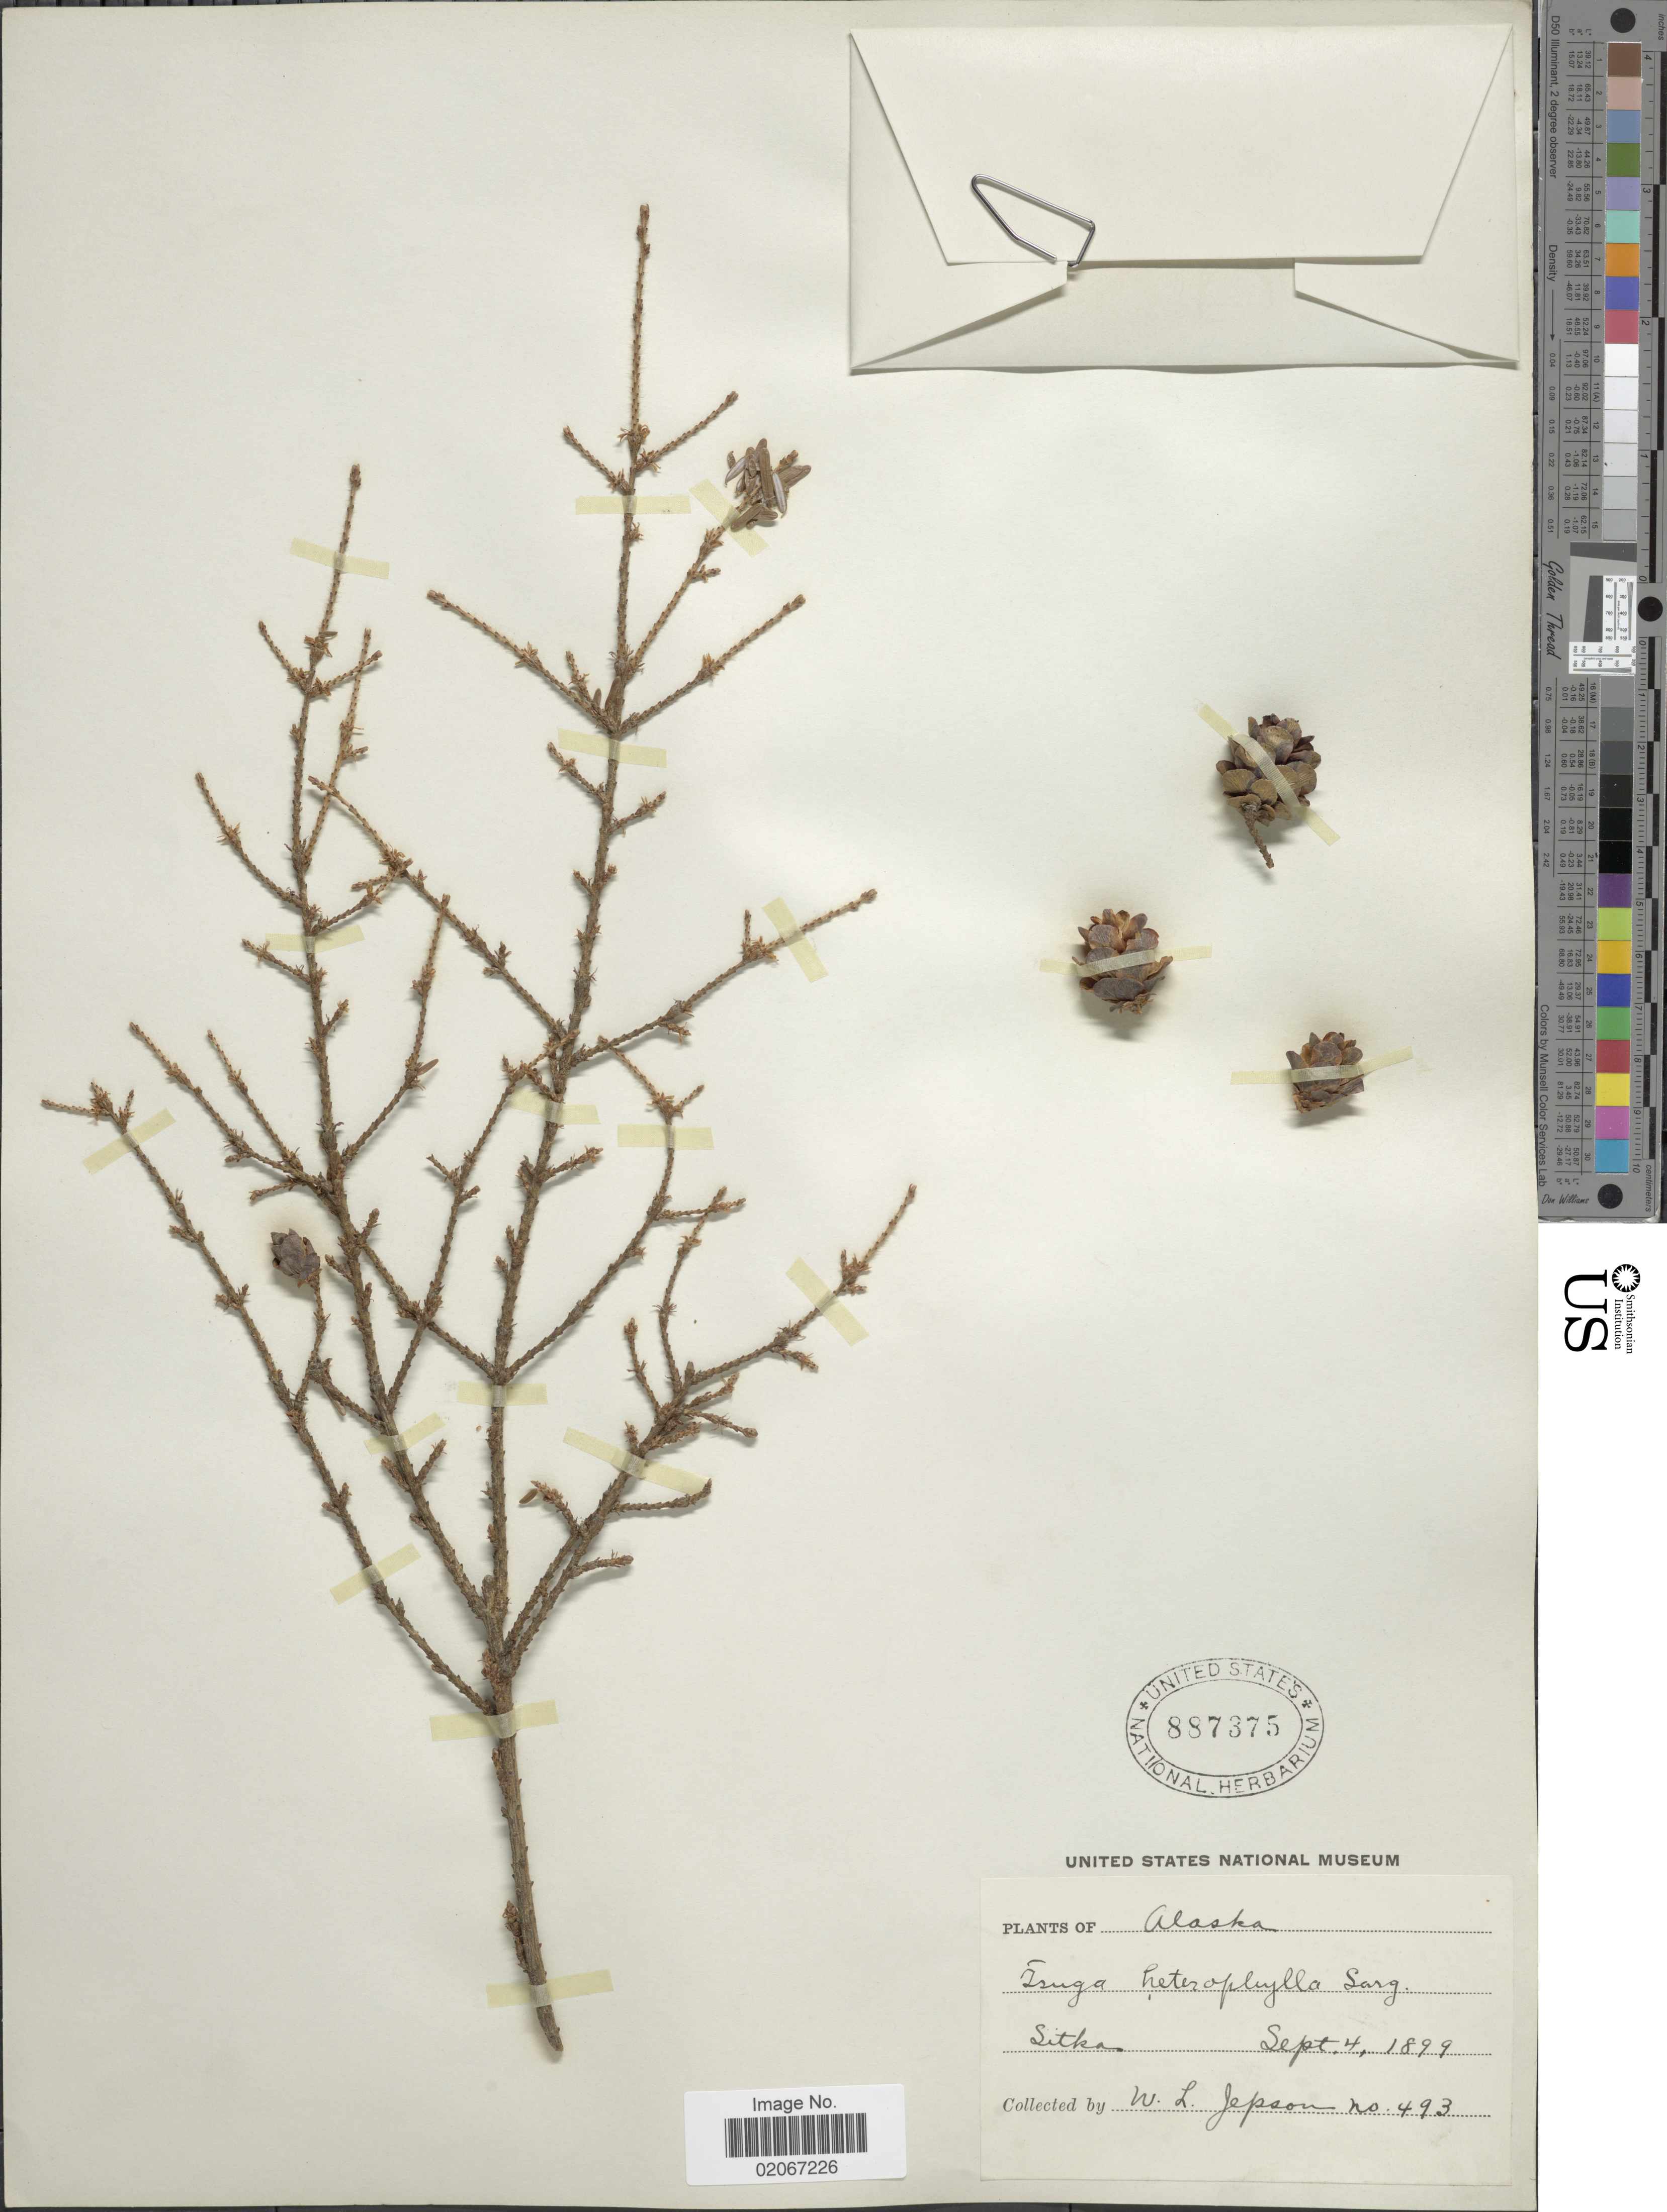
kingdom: Plantae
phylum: Tracheophyta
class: Pinopsida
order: Pinales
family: Pinaceae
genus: Tsuga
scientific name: Tsuga heterophylla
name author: (Raf.) Sarg.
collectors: W. L. Jepson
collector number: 493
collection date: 1899-09-04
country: United States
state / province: Alaska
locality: Sitka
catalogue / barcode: US 887375